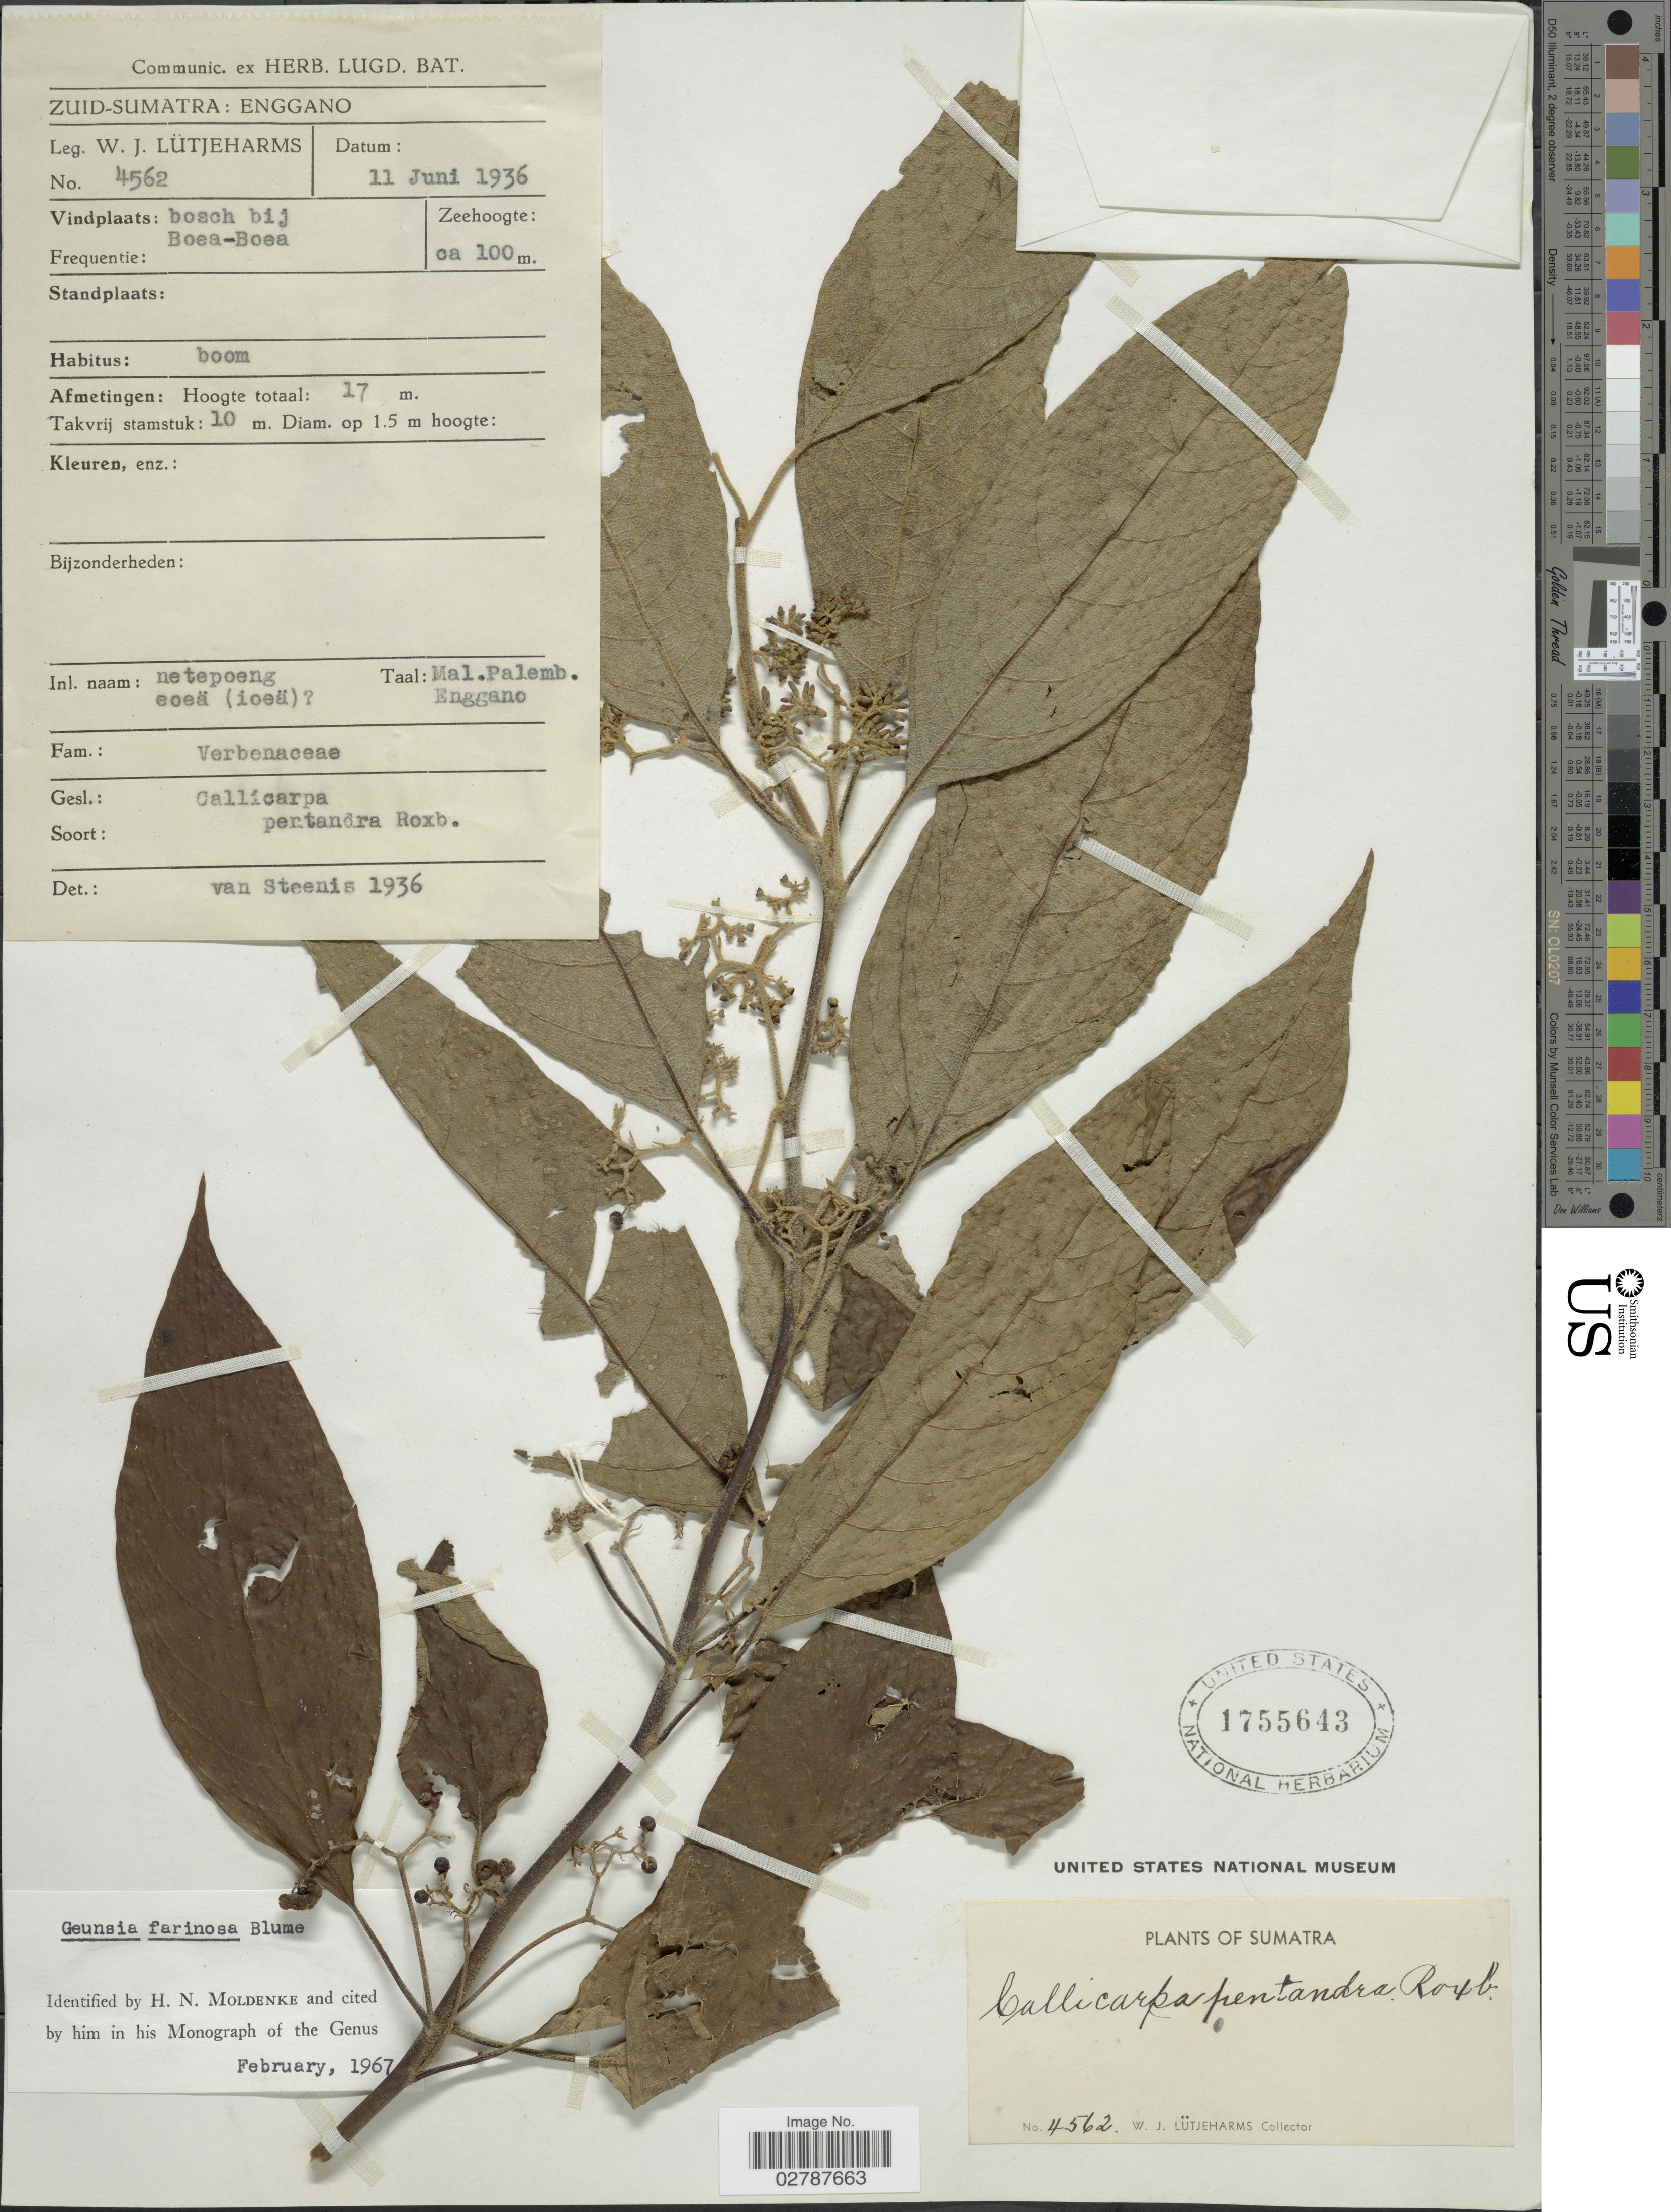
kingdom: Plantae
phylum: Tracheophyta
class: Magnoliopsida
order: Lamiales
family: Lamiaceae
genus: Callicarpa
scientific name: Callicarpa farinosa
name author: Roxb. ex C.B. Clarke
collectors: W. Lütjeharms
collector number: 4562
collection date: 1936-06-11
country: Indonesia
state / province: Sumatra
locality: Zuid-Sumatra: Enggano. Bosch bij Boea-Boea.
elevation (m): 100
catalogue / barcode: US 1755643